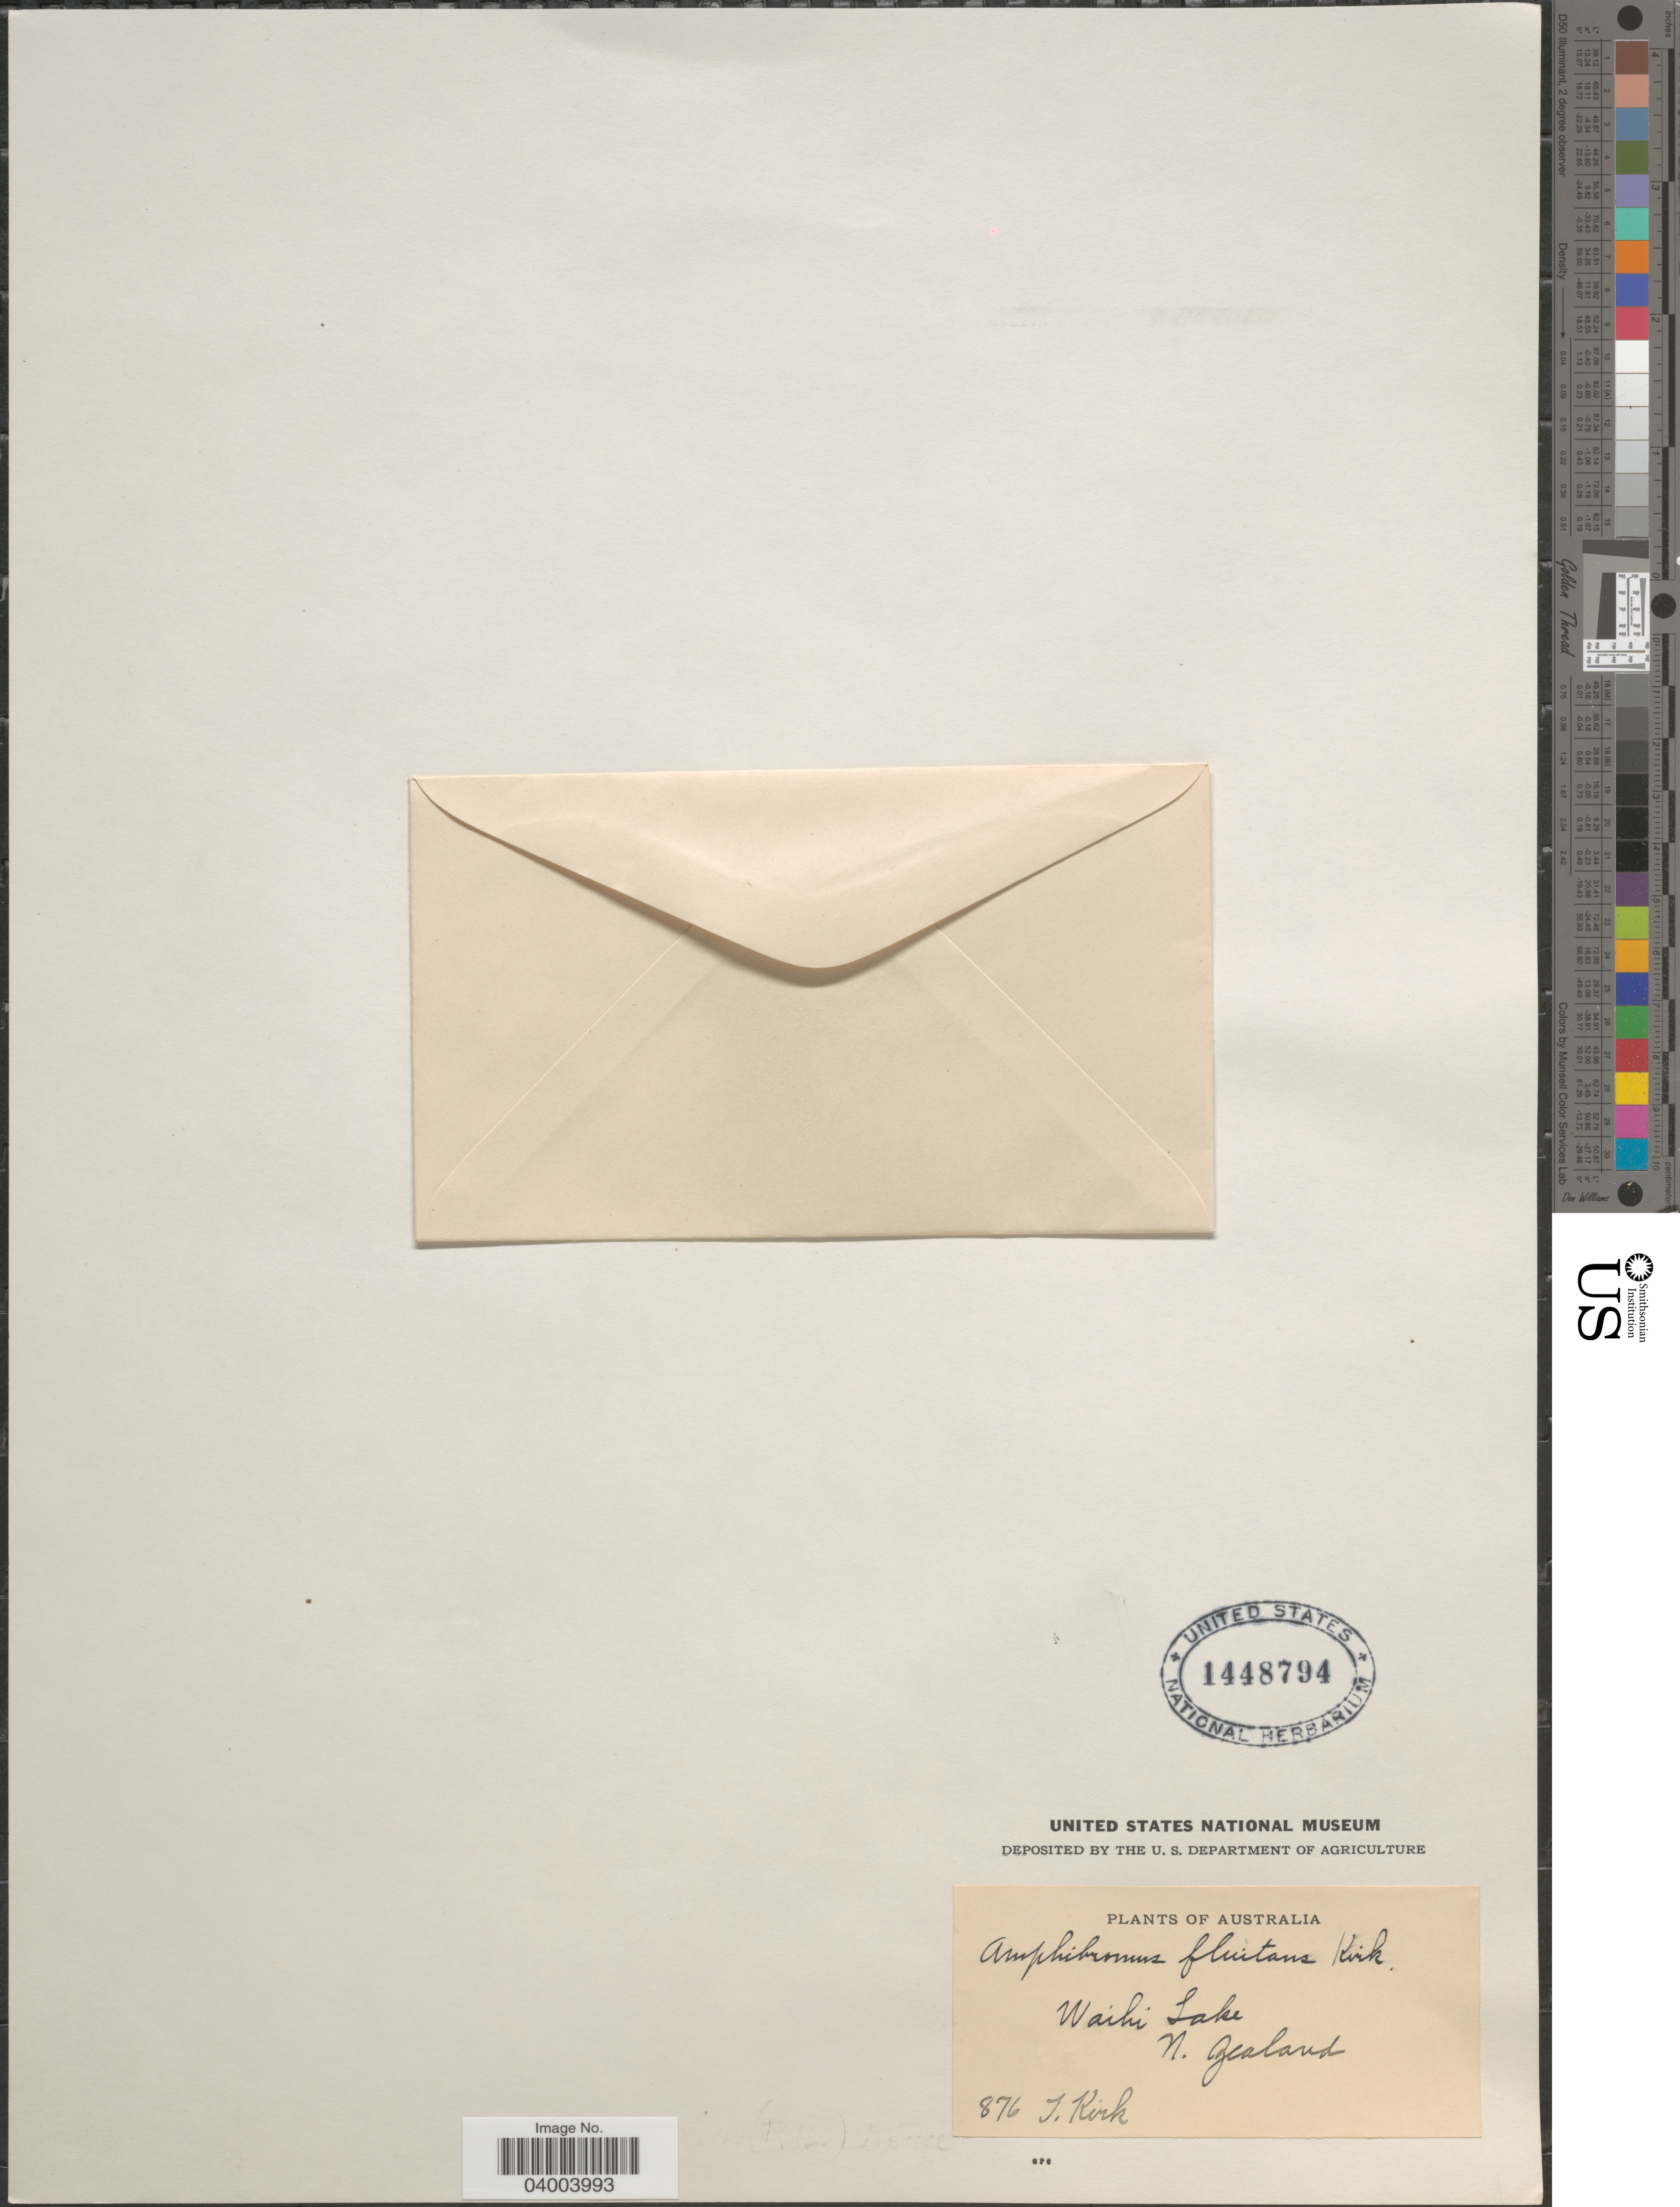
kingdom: Plantae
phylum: Tracheophyta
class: Liliopsida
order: Poales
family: Poaceae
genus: Amphibromus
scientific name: Amphibromus fluitans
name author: Kirk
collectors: J. Kirk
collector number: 876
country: New Zealand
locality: Waihi Lake. N. Zealand.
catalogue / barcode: US 1448794